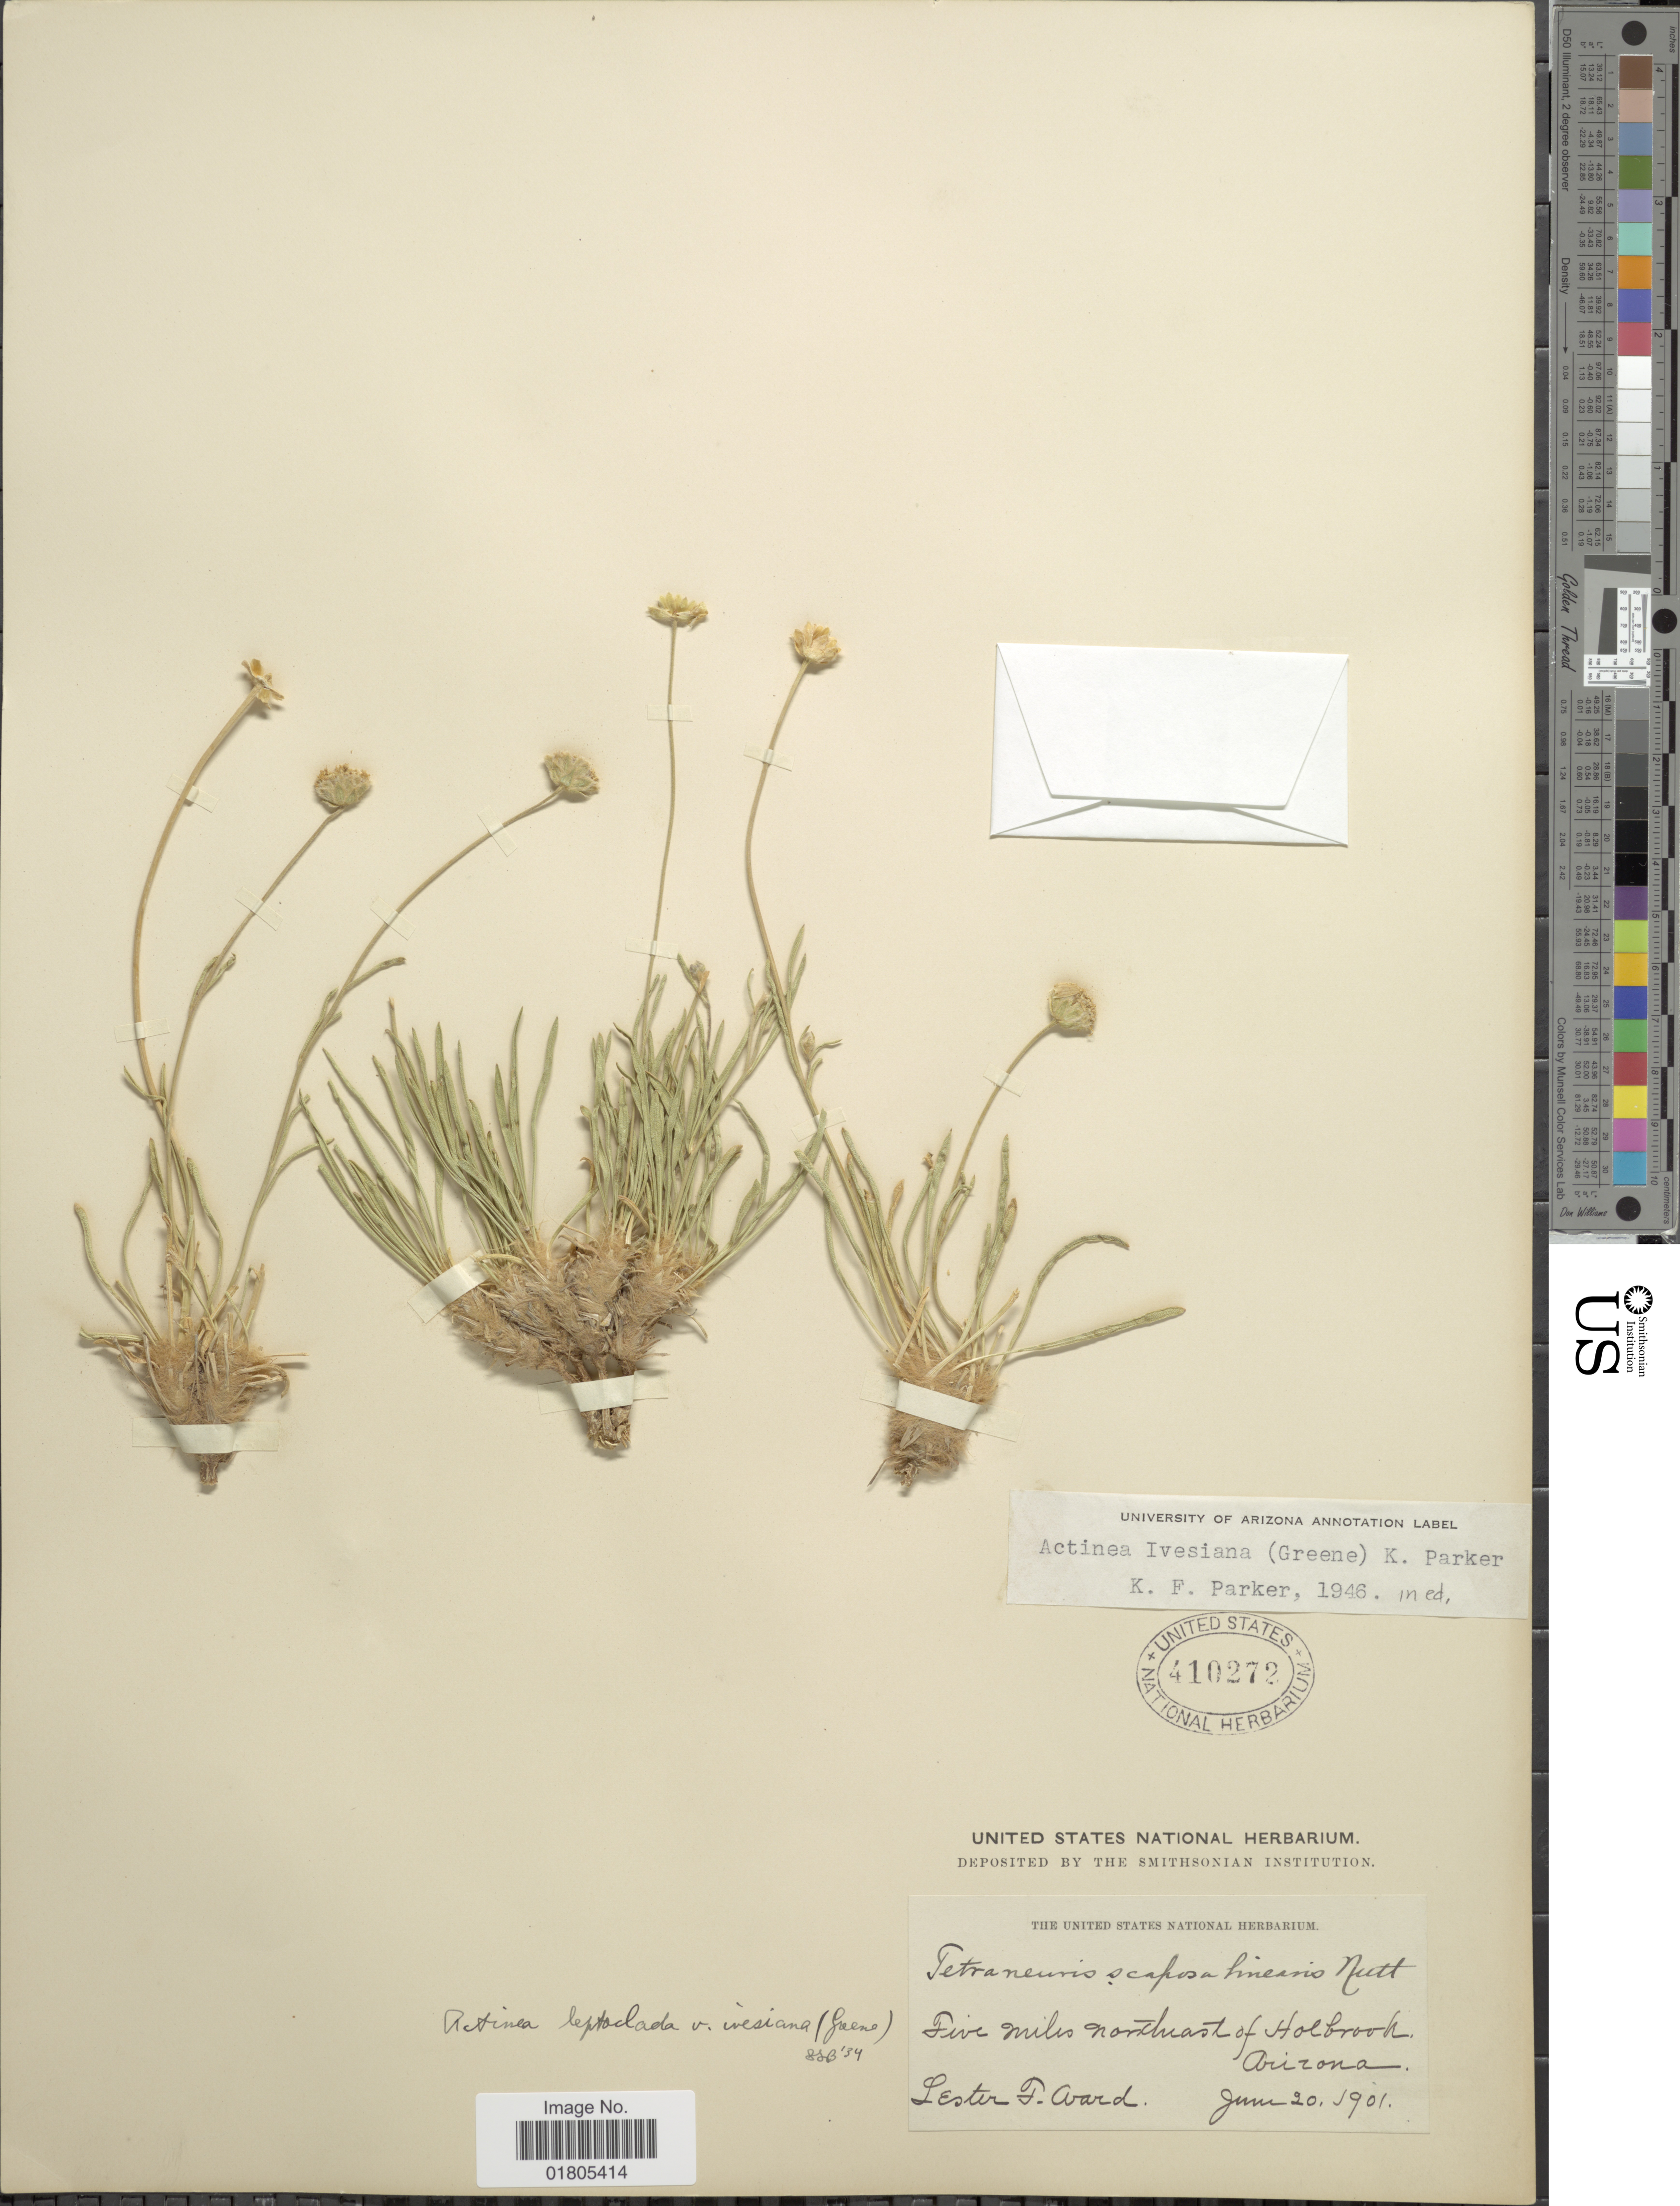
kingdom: Plantae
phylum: Tracheophyta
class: Magnoliopsida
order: Asterales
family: Asteraceae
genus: Actinea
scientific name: Actinea ivesiana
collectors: L. F. Ward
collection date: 1901-06-20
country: United States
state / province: Arizona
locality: Five miles northeast of Holbrook, Arizona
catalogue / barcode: US 410272